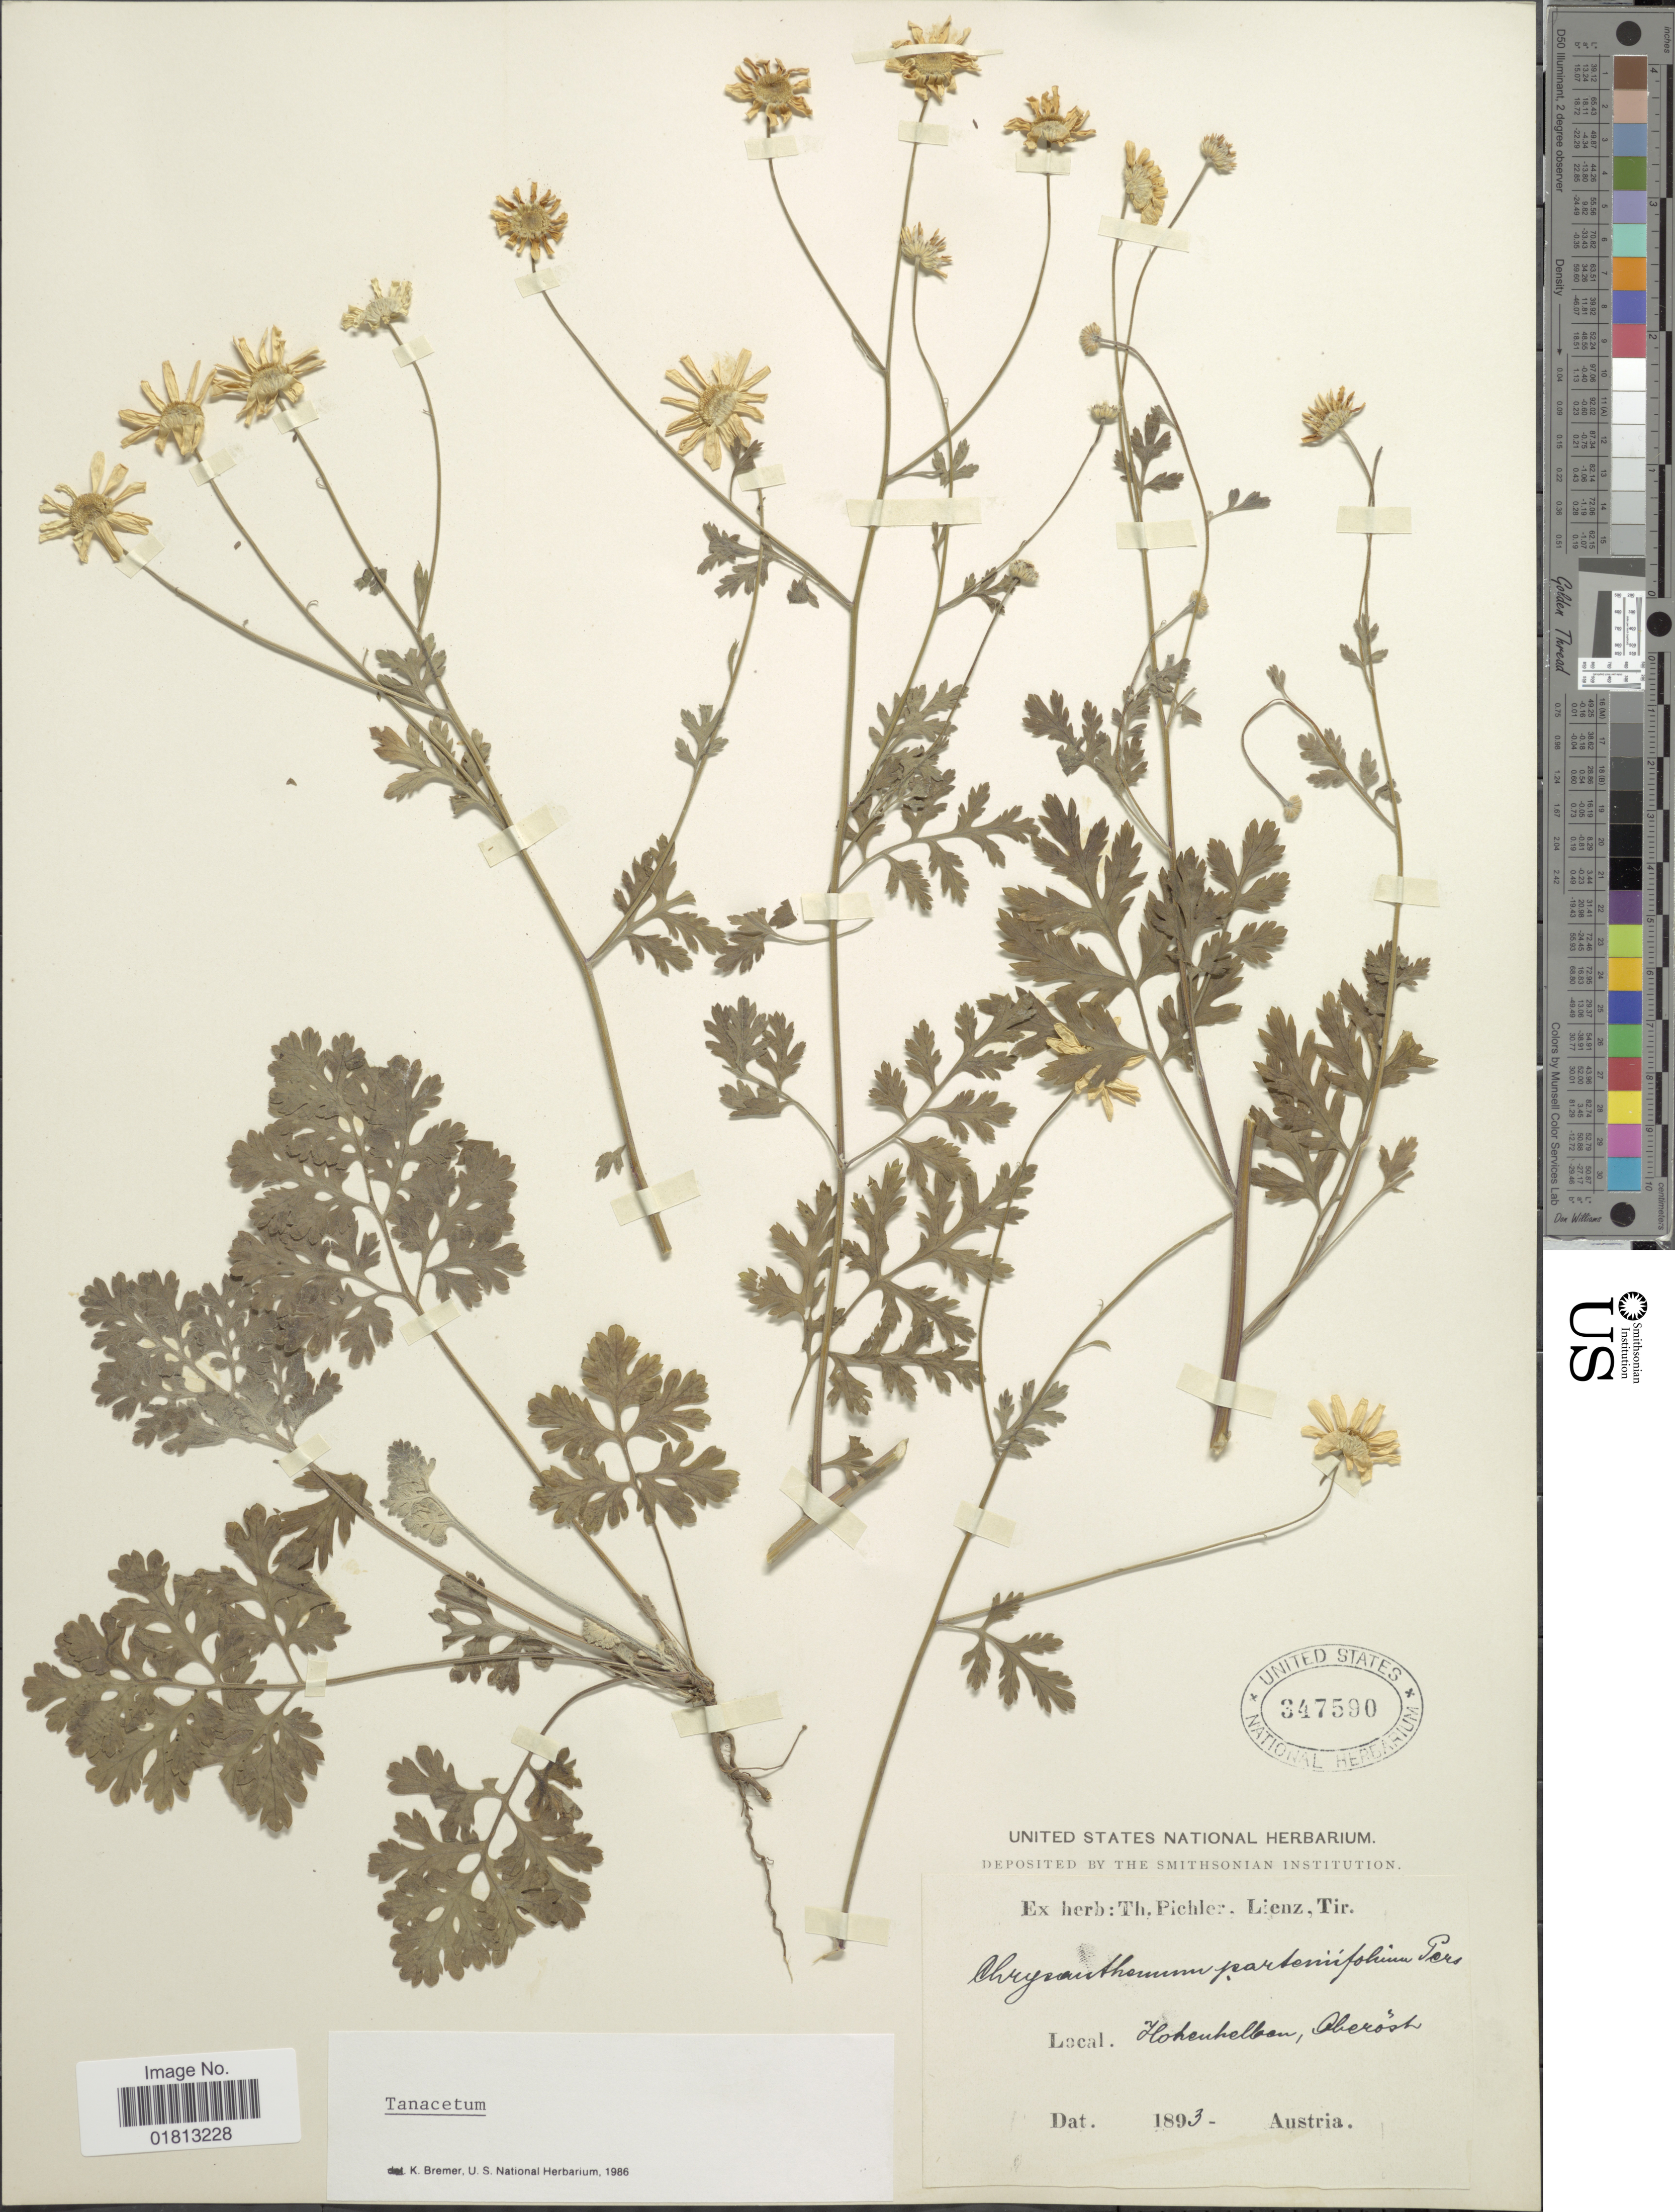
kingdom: Plantae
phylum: Tracheophyta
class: Magnoliopsida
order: Asterales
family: Asteraceae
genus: Tanacetum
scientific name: Tanacetum partheniifolium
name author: (Willd.) Sch. Bip.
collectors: ex herb. T. Pichler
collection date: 1893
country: Austria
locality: Hohuechelban, Oberost [interpreted]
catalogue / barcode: US 347590